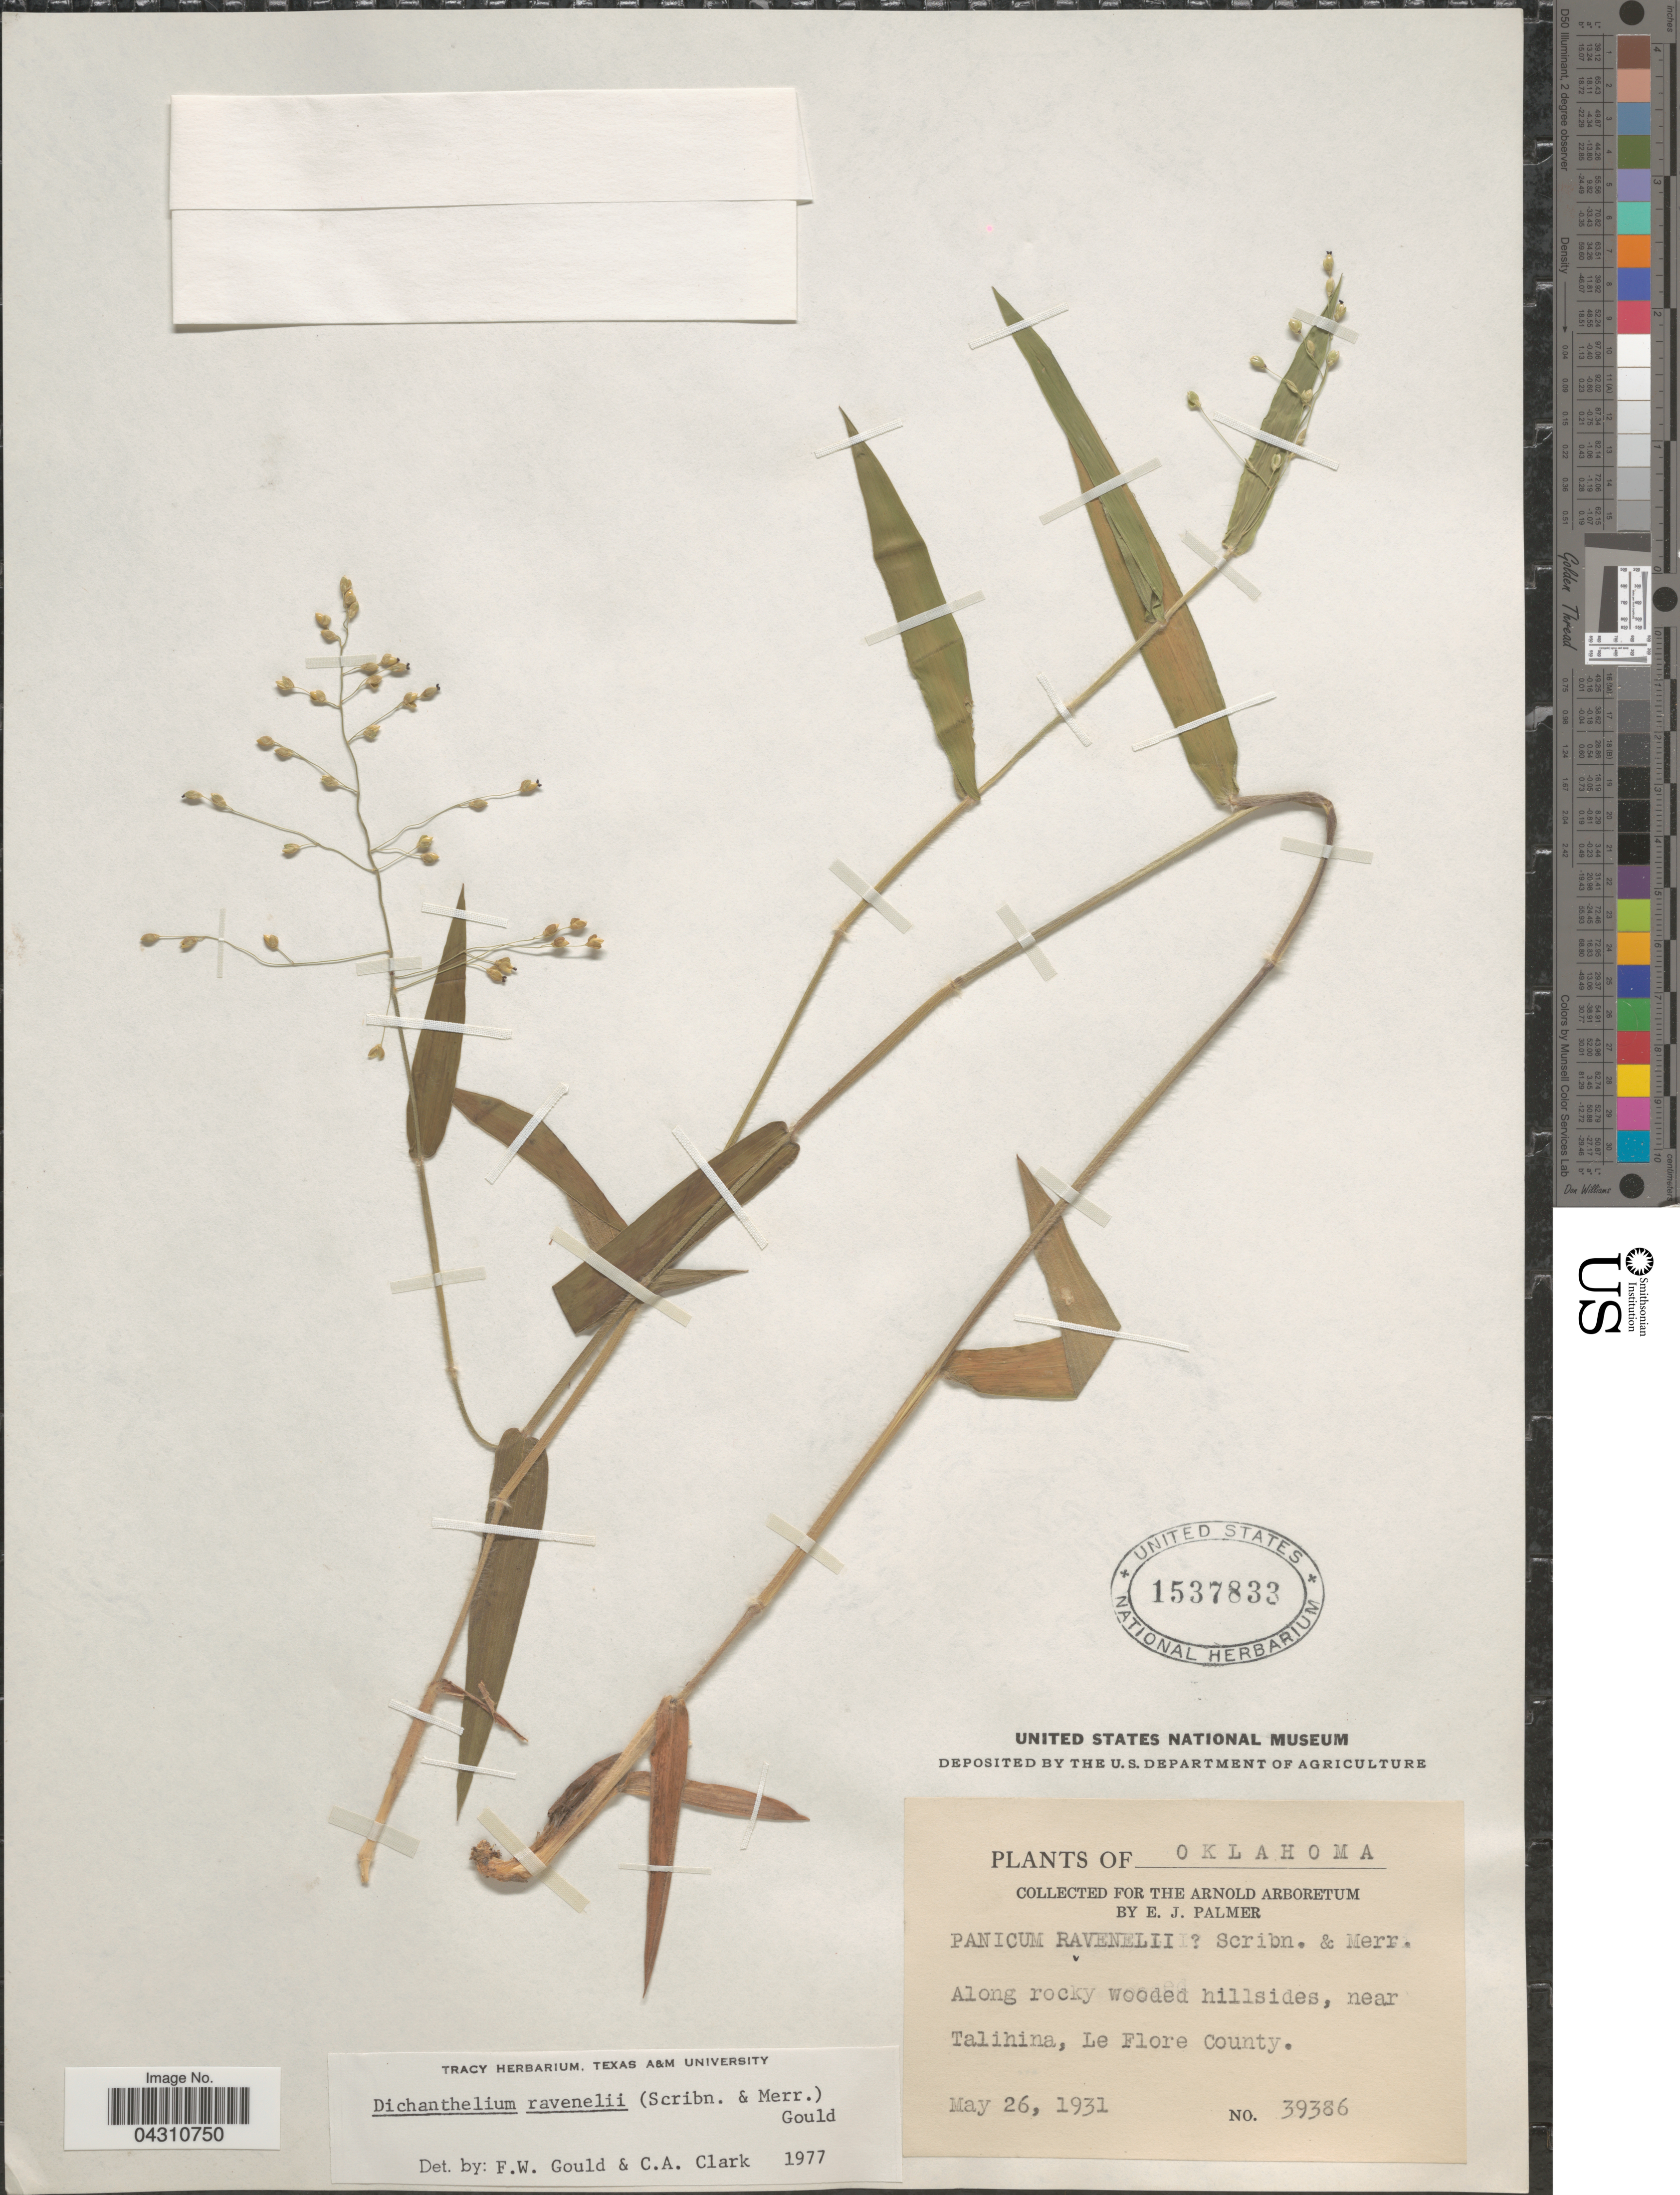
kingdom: Plantae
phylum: Tracheophyta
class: Liliopsida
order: Poales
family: Poaceae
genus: Dichanthelium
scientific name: Dichanthelium ravenelii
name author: (Scribn. & Merr.) Gould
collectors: E. J. Palmer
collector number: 39386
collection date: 1931-05-26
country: United States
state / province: Oklahoma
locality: Along rocky wooded hillsides, near Talihina, Le Flore County.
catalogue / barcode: US 1537833